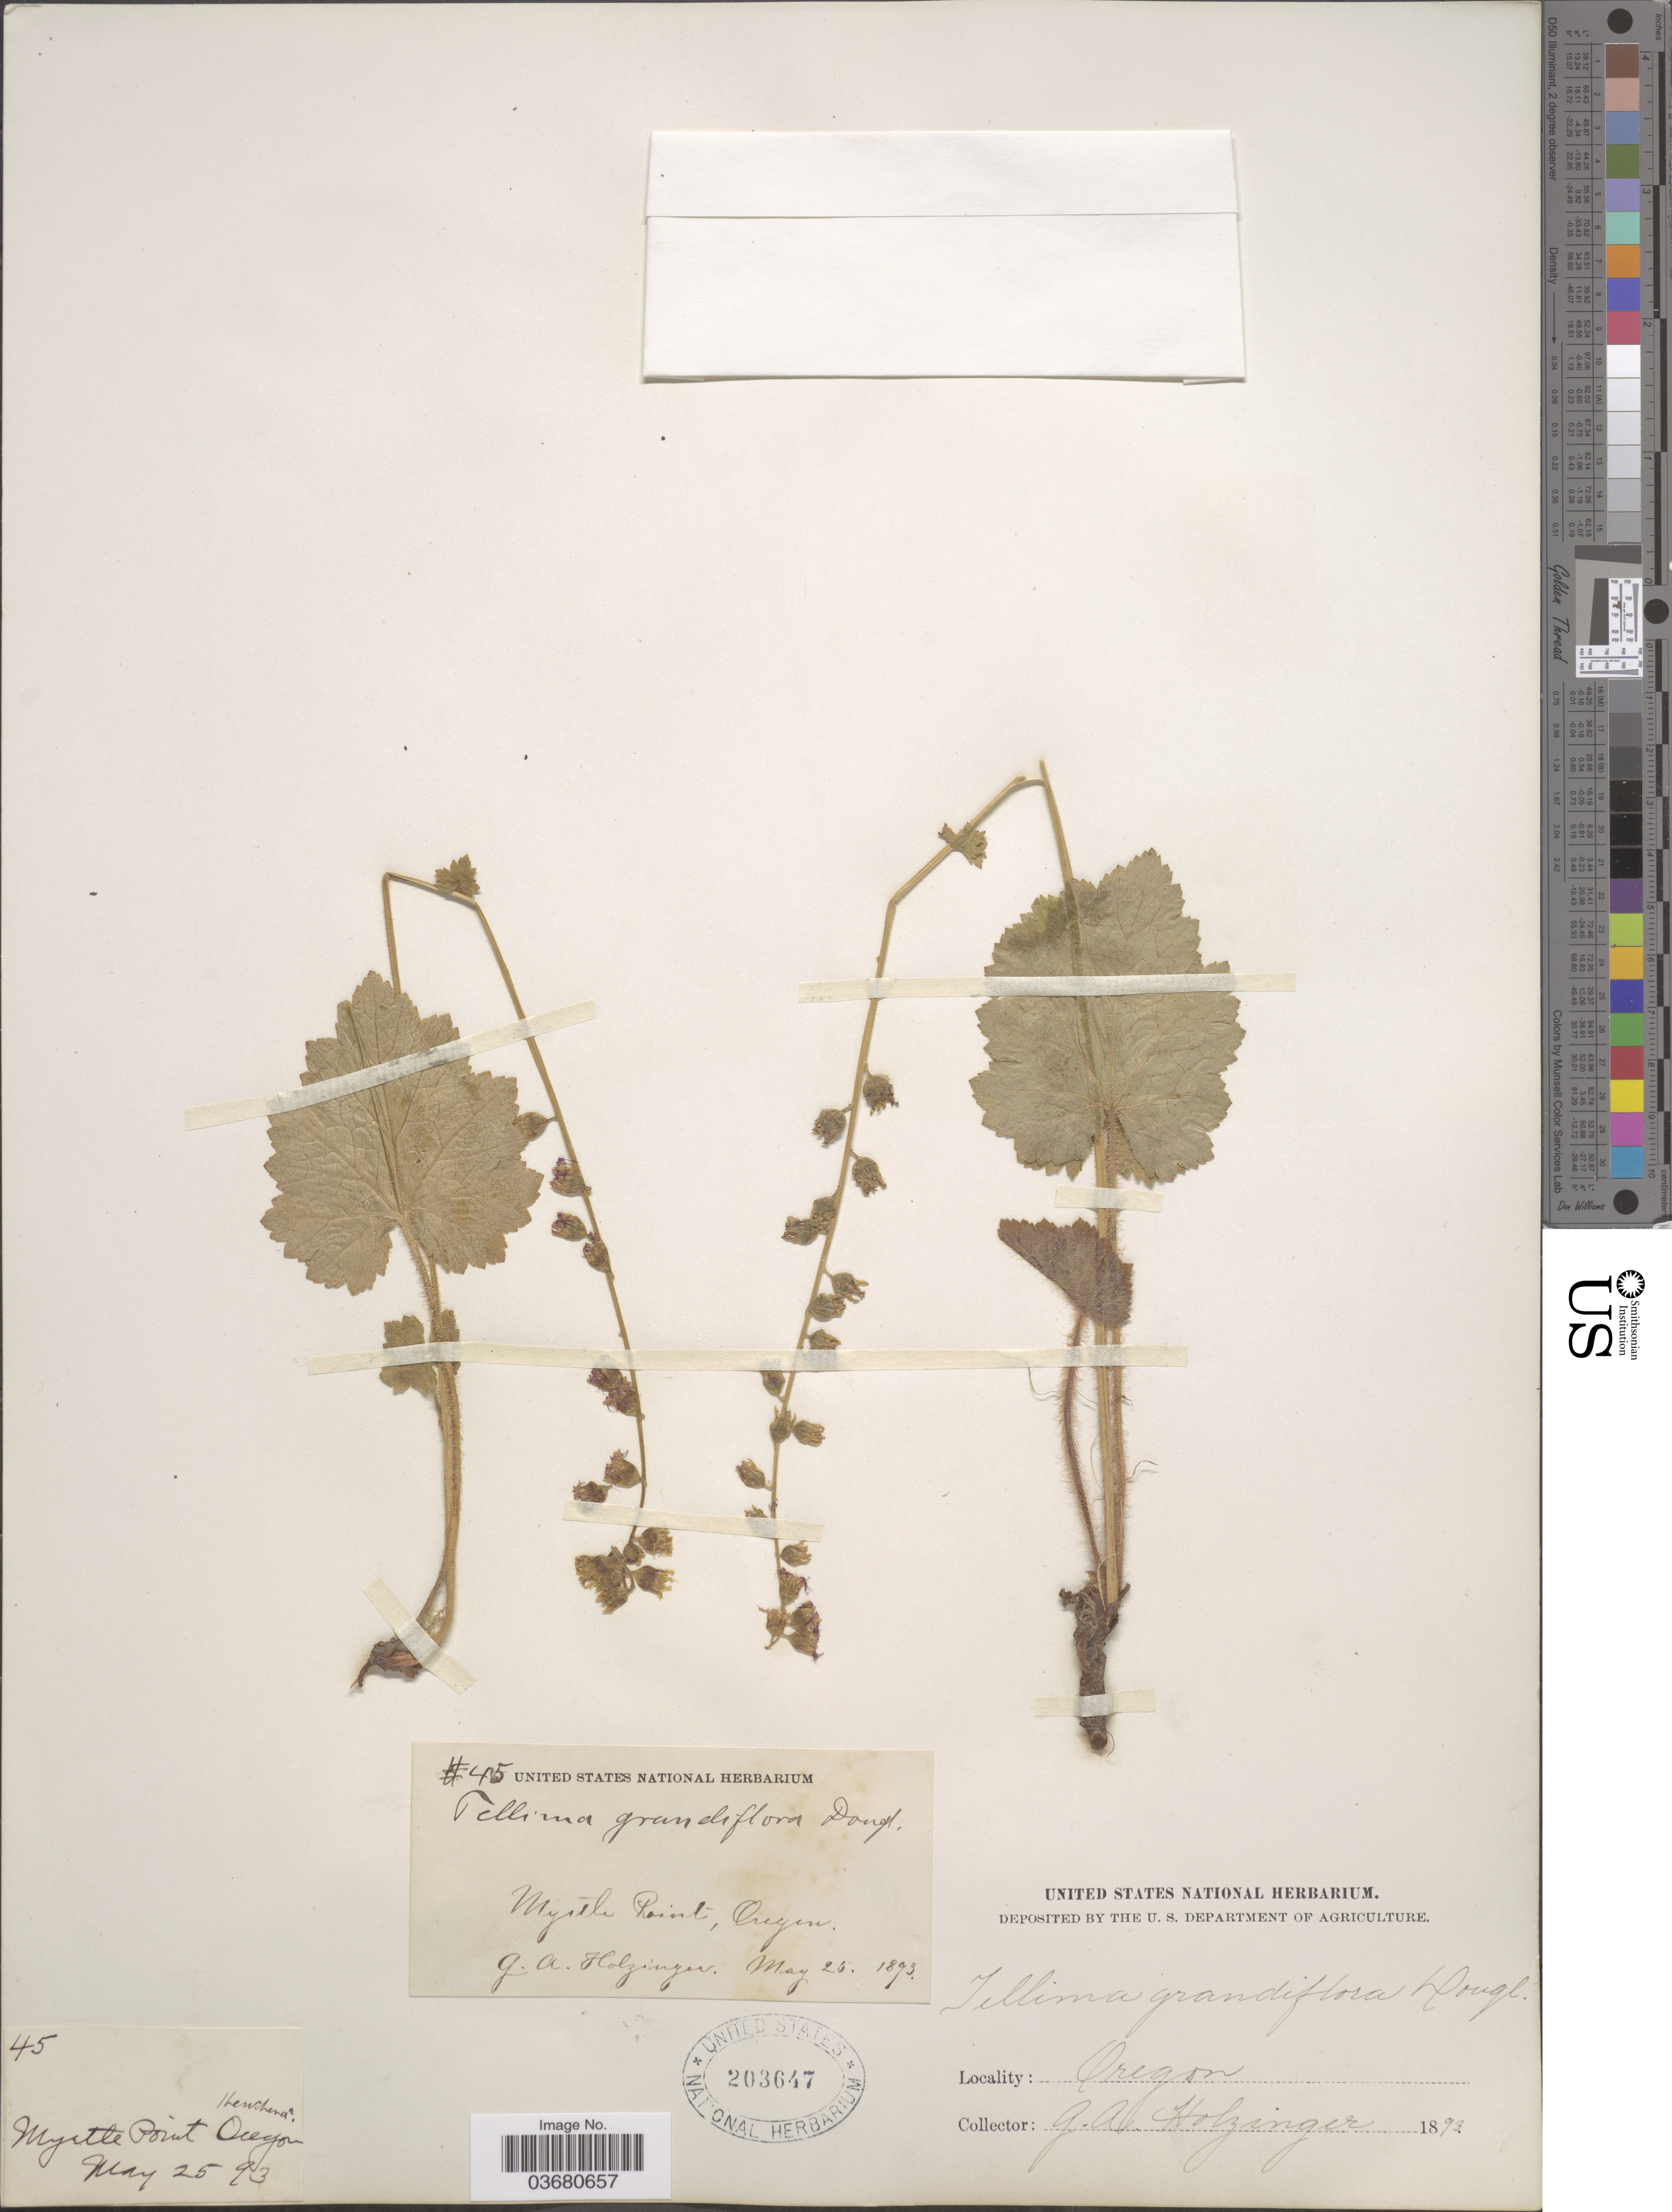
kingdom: Plantae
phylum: Tracheophyta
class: Magnoliopsida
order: Saxifragales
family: Saxifragaceae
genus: Tellima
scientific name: Tellima grandiflora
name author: (Pursh) Douglas ex Lindl.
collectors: G. A. Holzinger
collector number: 45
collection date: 1893-05-25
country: United States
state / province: Oregon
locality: Myrtle Point.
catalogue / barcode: US 203647